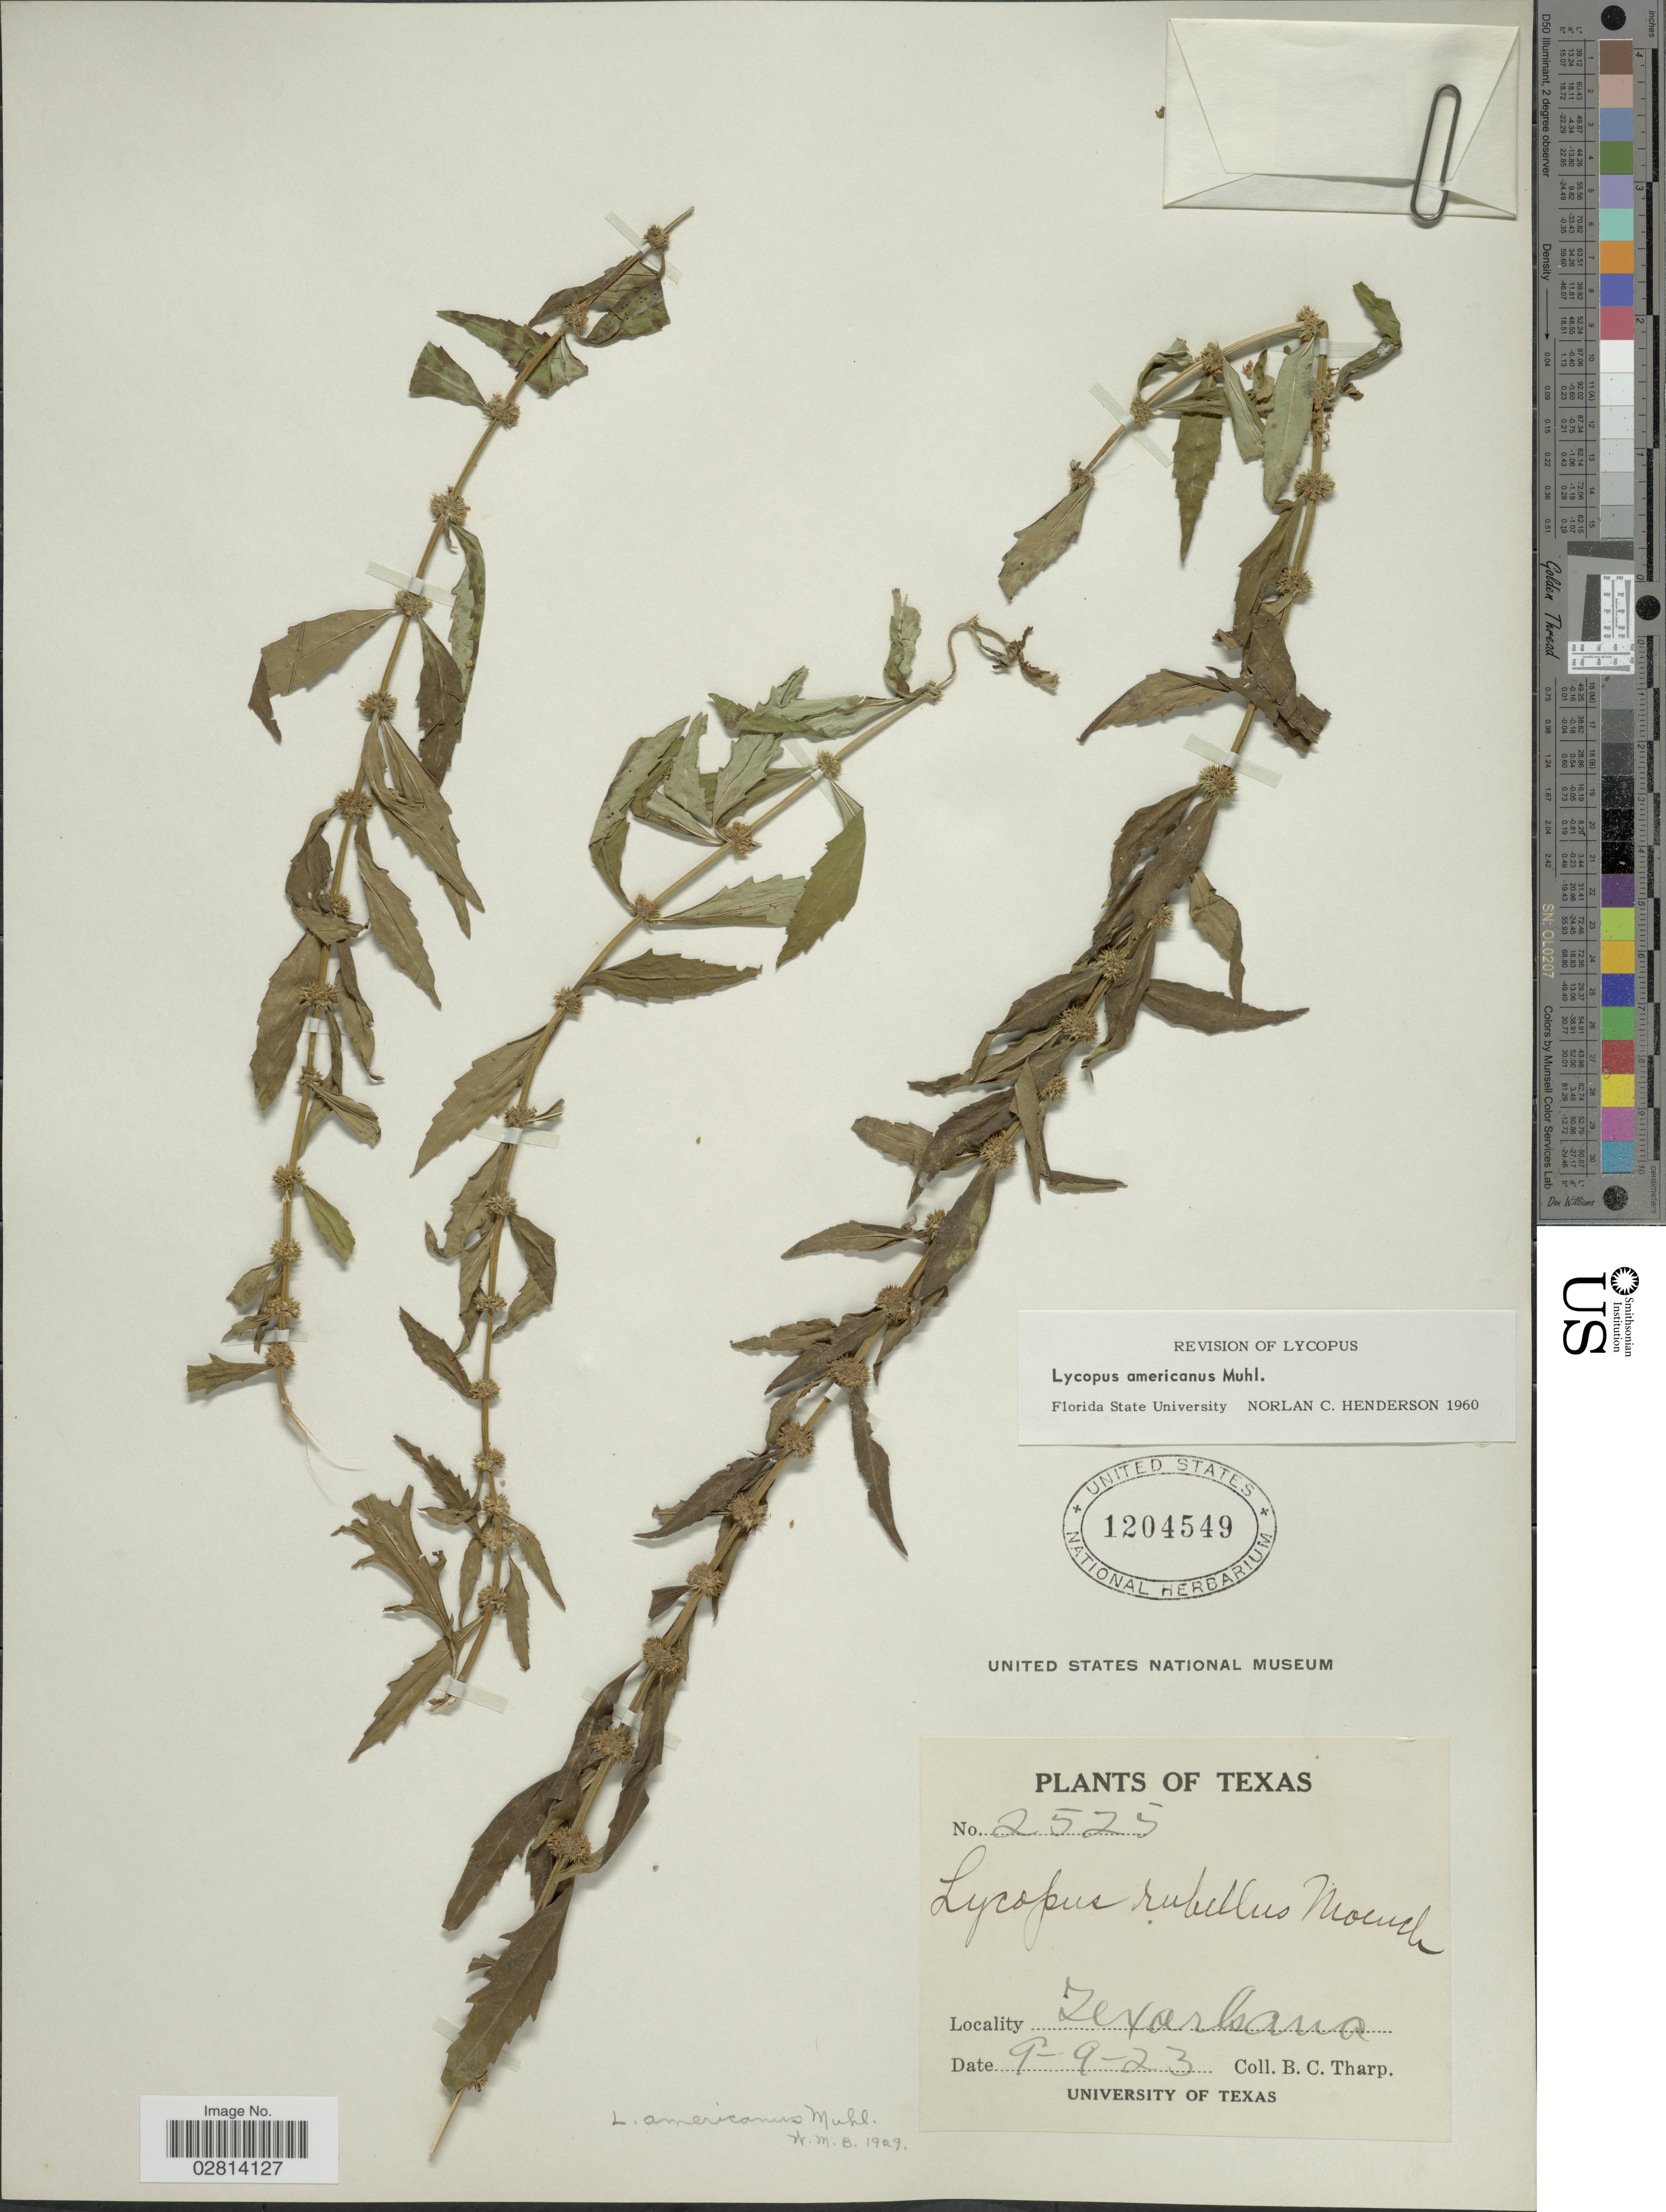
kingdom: Plantae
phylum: Tracheophyta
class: Magnoliopsida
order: Lamiales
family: Lamiaceae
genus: Lycopus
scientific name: Lycopus americanus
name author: Muhl. ex W.P.C. Barton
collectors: B. C. Tharp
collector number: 2525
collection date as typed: Transcribed d/m/y: 9/9/23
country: United States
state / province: Texas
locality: Texarkana.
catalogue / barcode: US 1204549